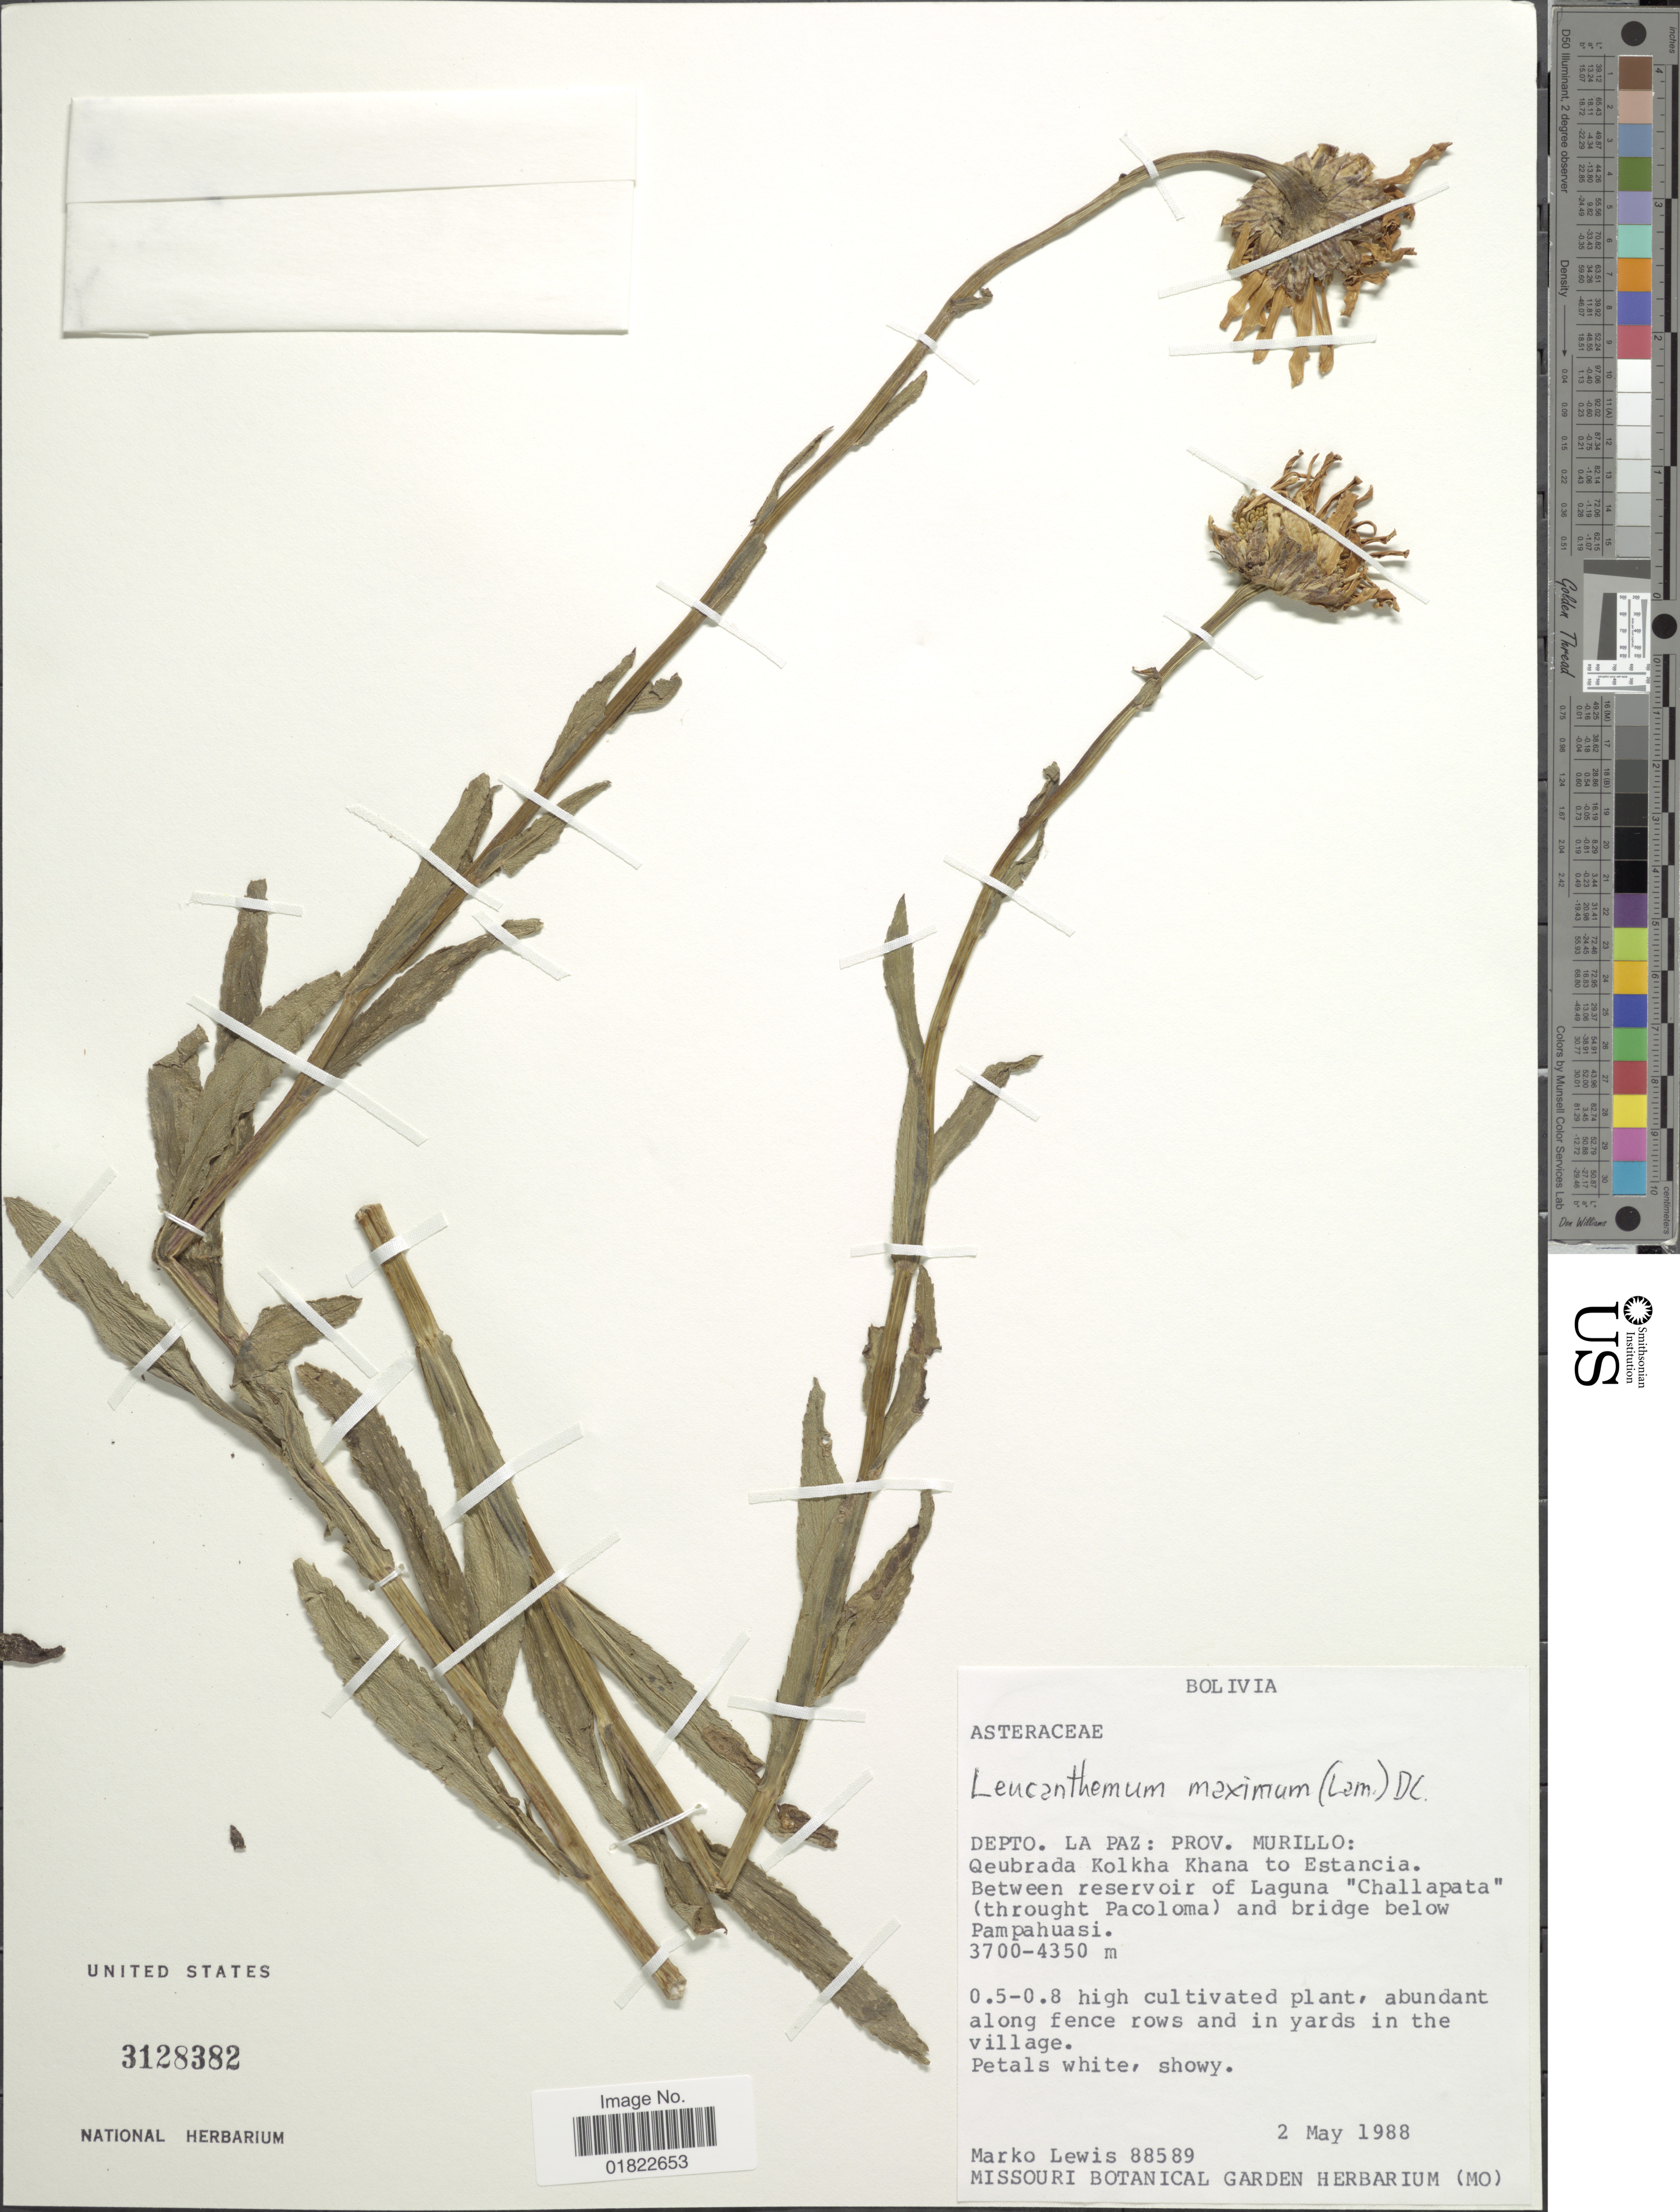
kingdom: Plantae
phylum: Tracheophyta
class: Magnoliopsida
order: Asterales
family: Asteraceae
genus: Leucanthemum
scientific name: Leucanthemum maximum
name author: (Ramond) DC.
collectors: M. A. Lewis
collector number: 88589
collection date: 1988-05-02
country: Bolivia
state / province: La Paz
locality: Depto. La Paz: Prov. Murillo: Quebrada Kolkha Khana to Estancia. Between reservoir of Laguna "Challapata" (throught Pacoloma) and bridge below Pampahuasi.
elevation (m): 3700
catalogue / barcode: US 3128382